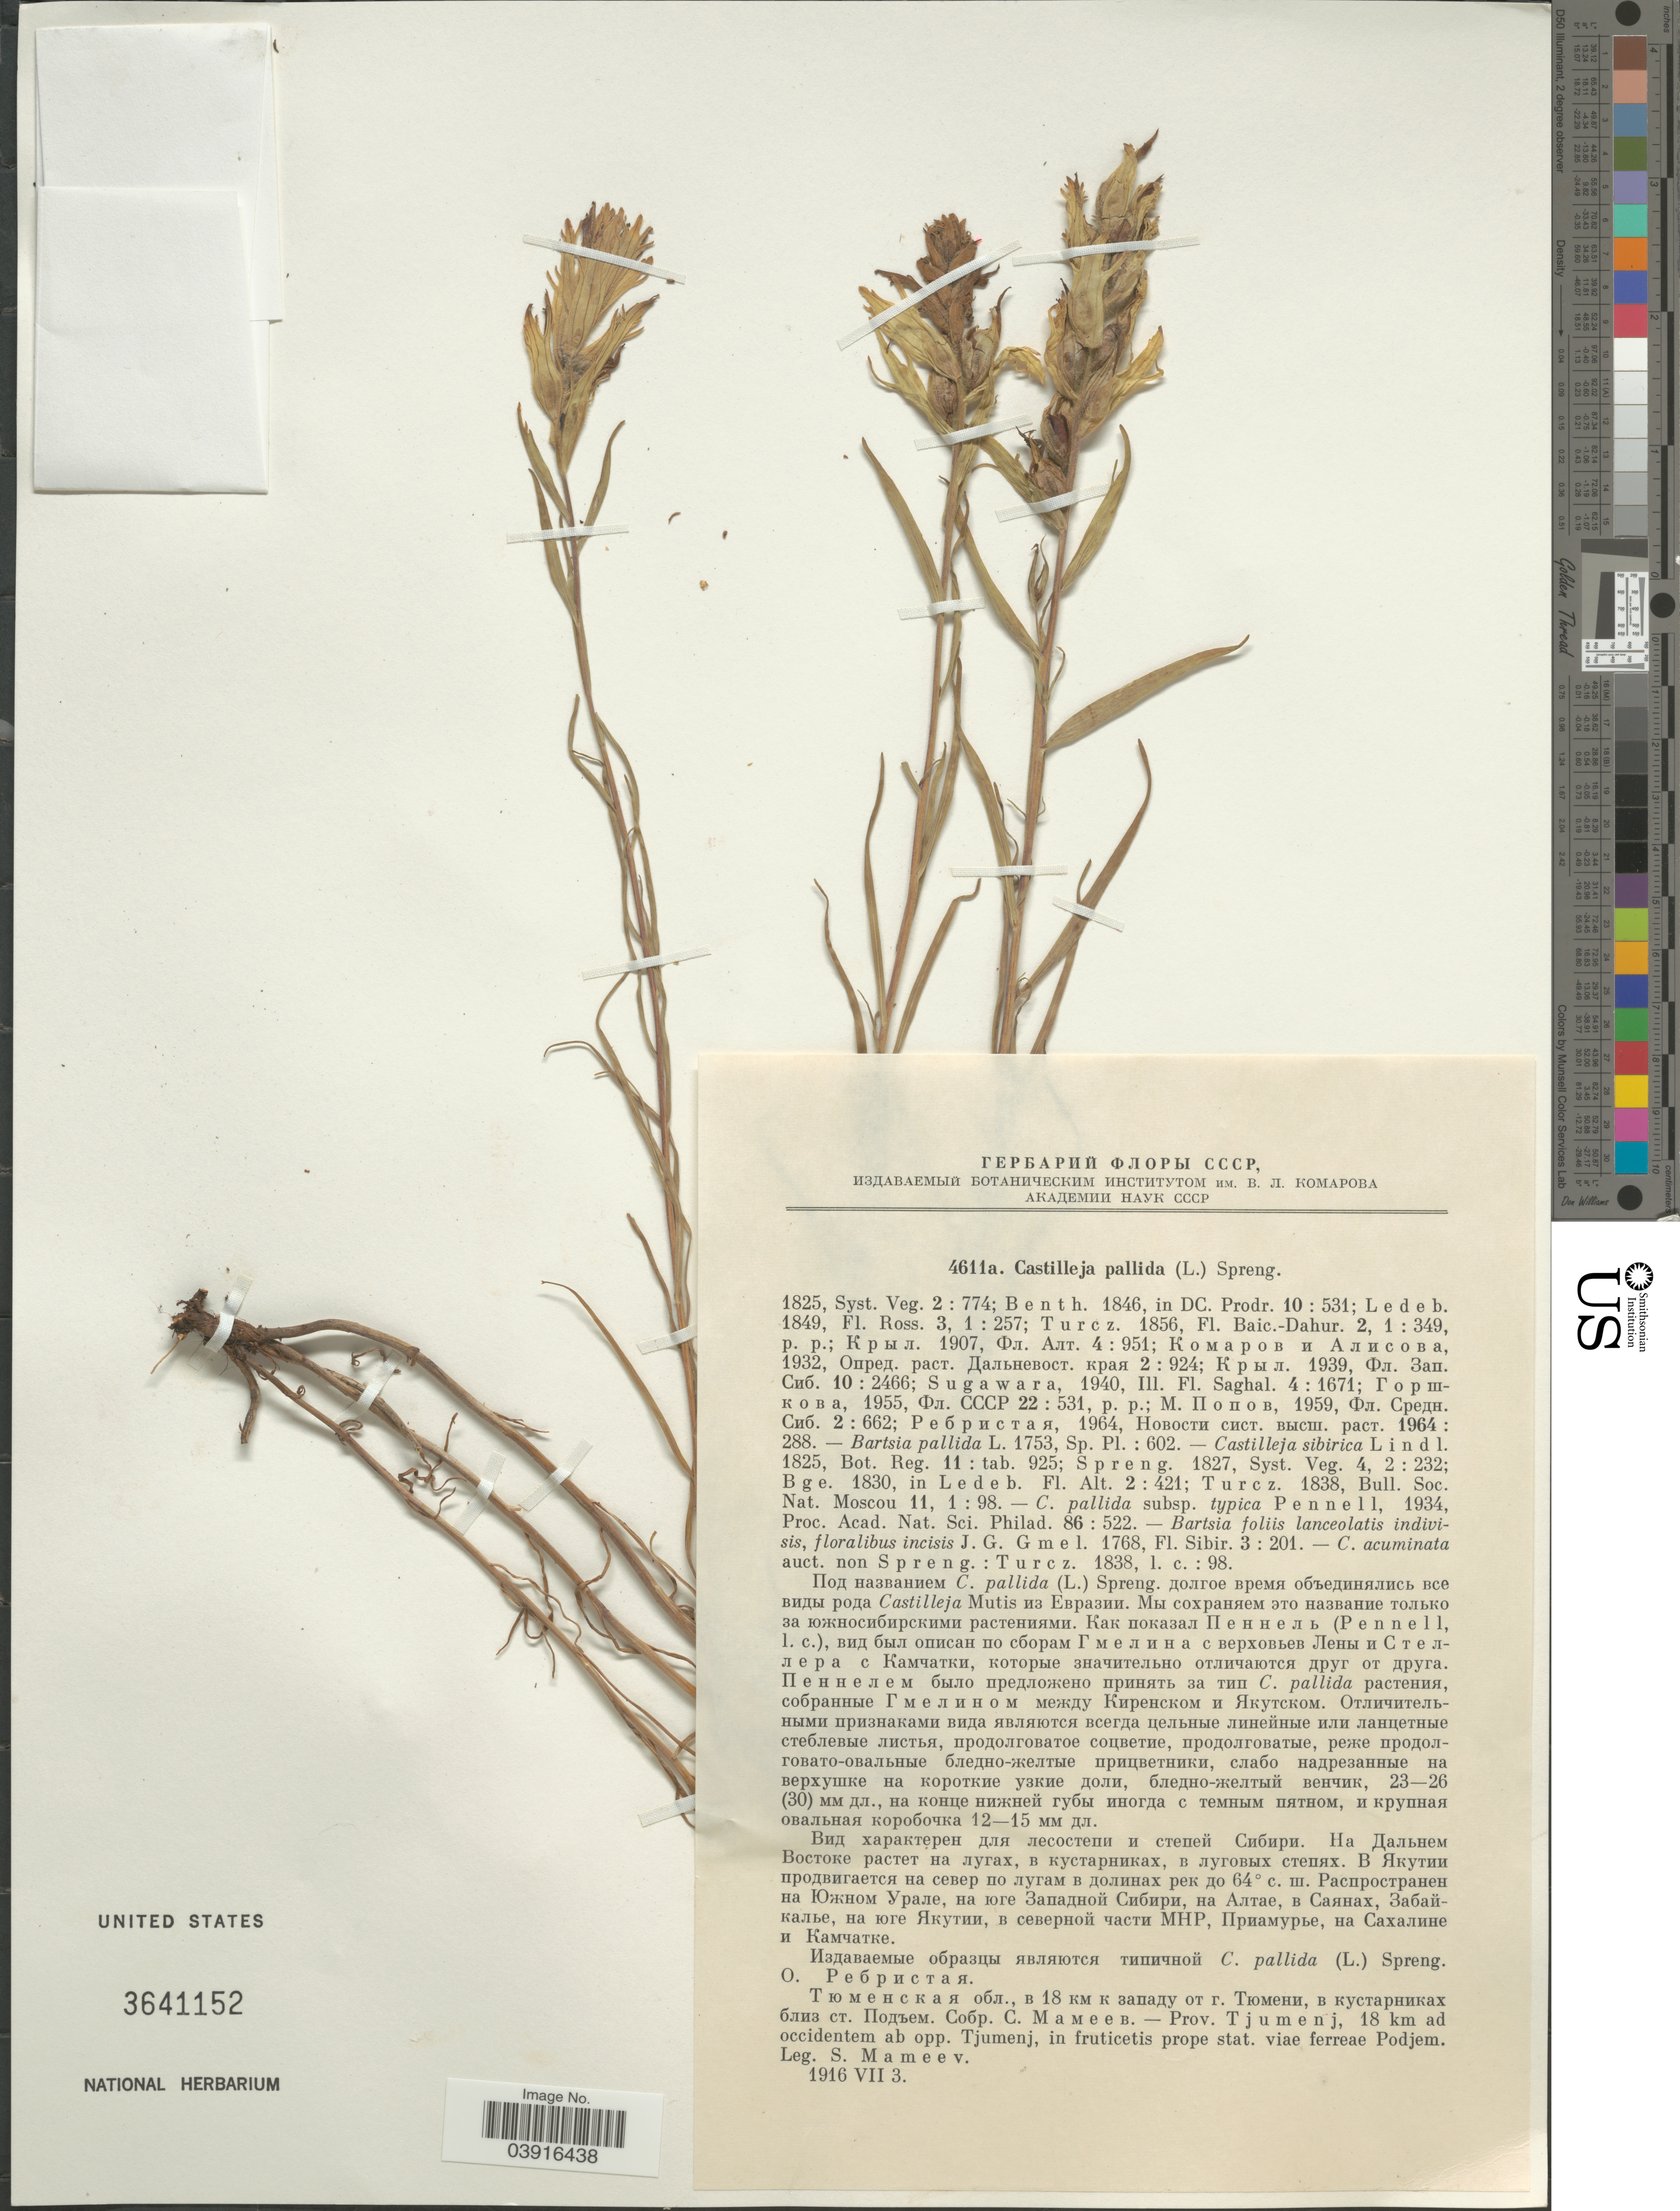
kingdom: Plantae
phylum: Tracheophyta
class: Magnoliopsida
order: Lamiales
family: Orobanchaceae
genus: Castilleja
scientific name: Castilleja pallida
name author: (L.) Spreng.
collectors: S. Mameev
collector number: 4611a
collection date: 1916-07-03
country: Russian Federation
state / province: Tyumen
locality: Prov. Tjumenj, 18 km ad occidentem ab opp. Tjumenj, in fruticetis prope stat. ferreae Podjem.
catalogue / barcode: US 3641152